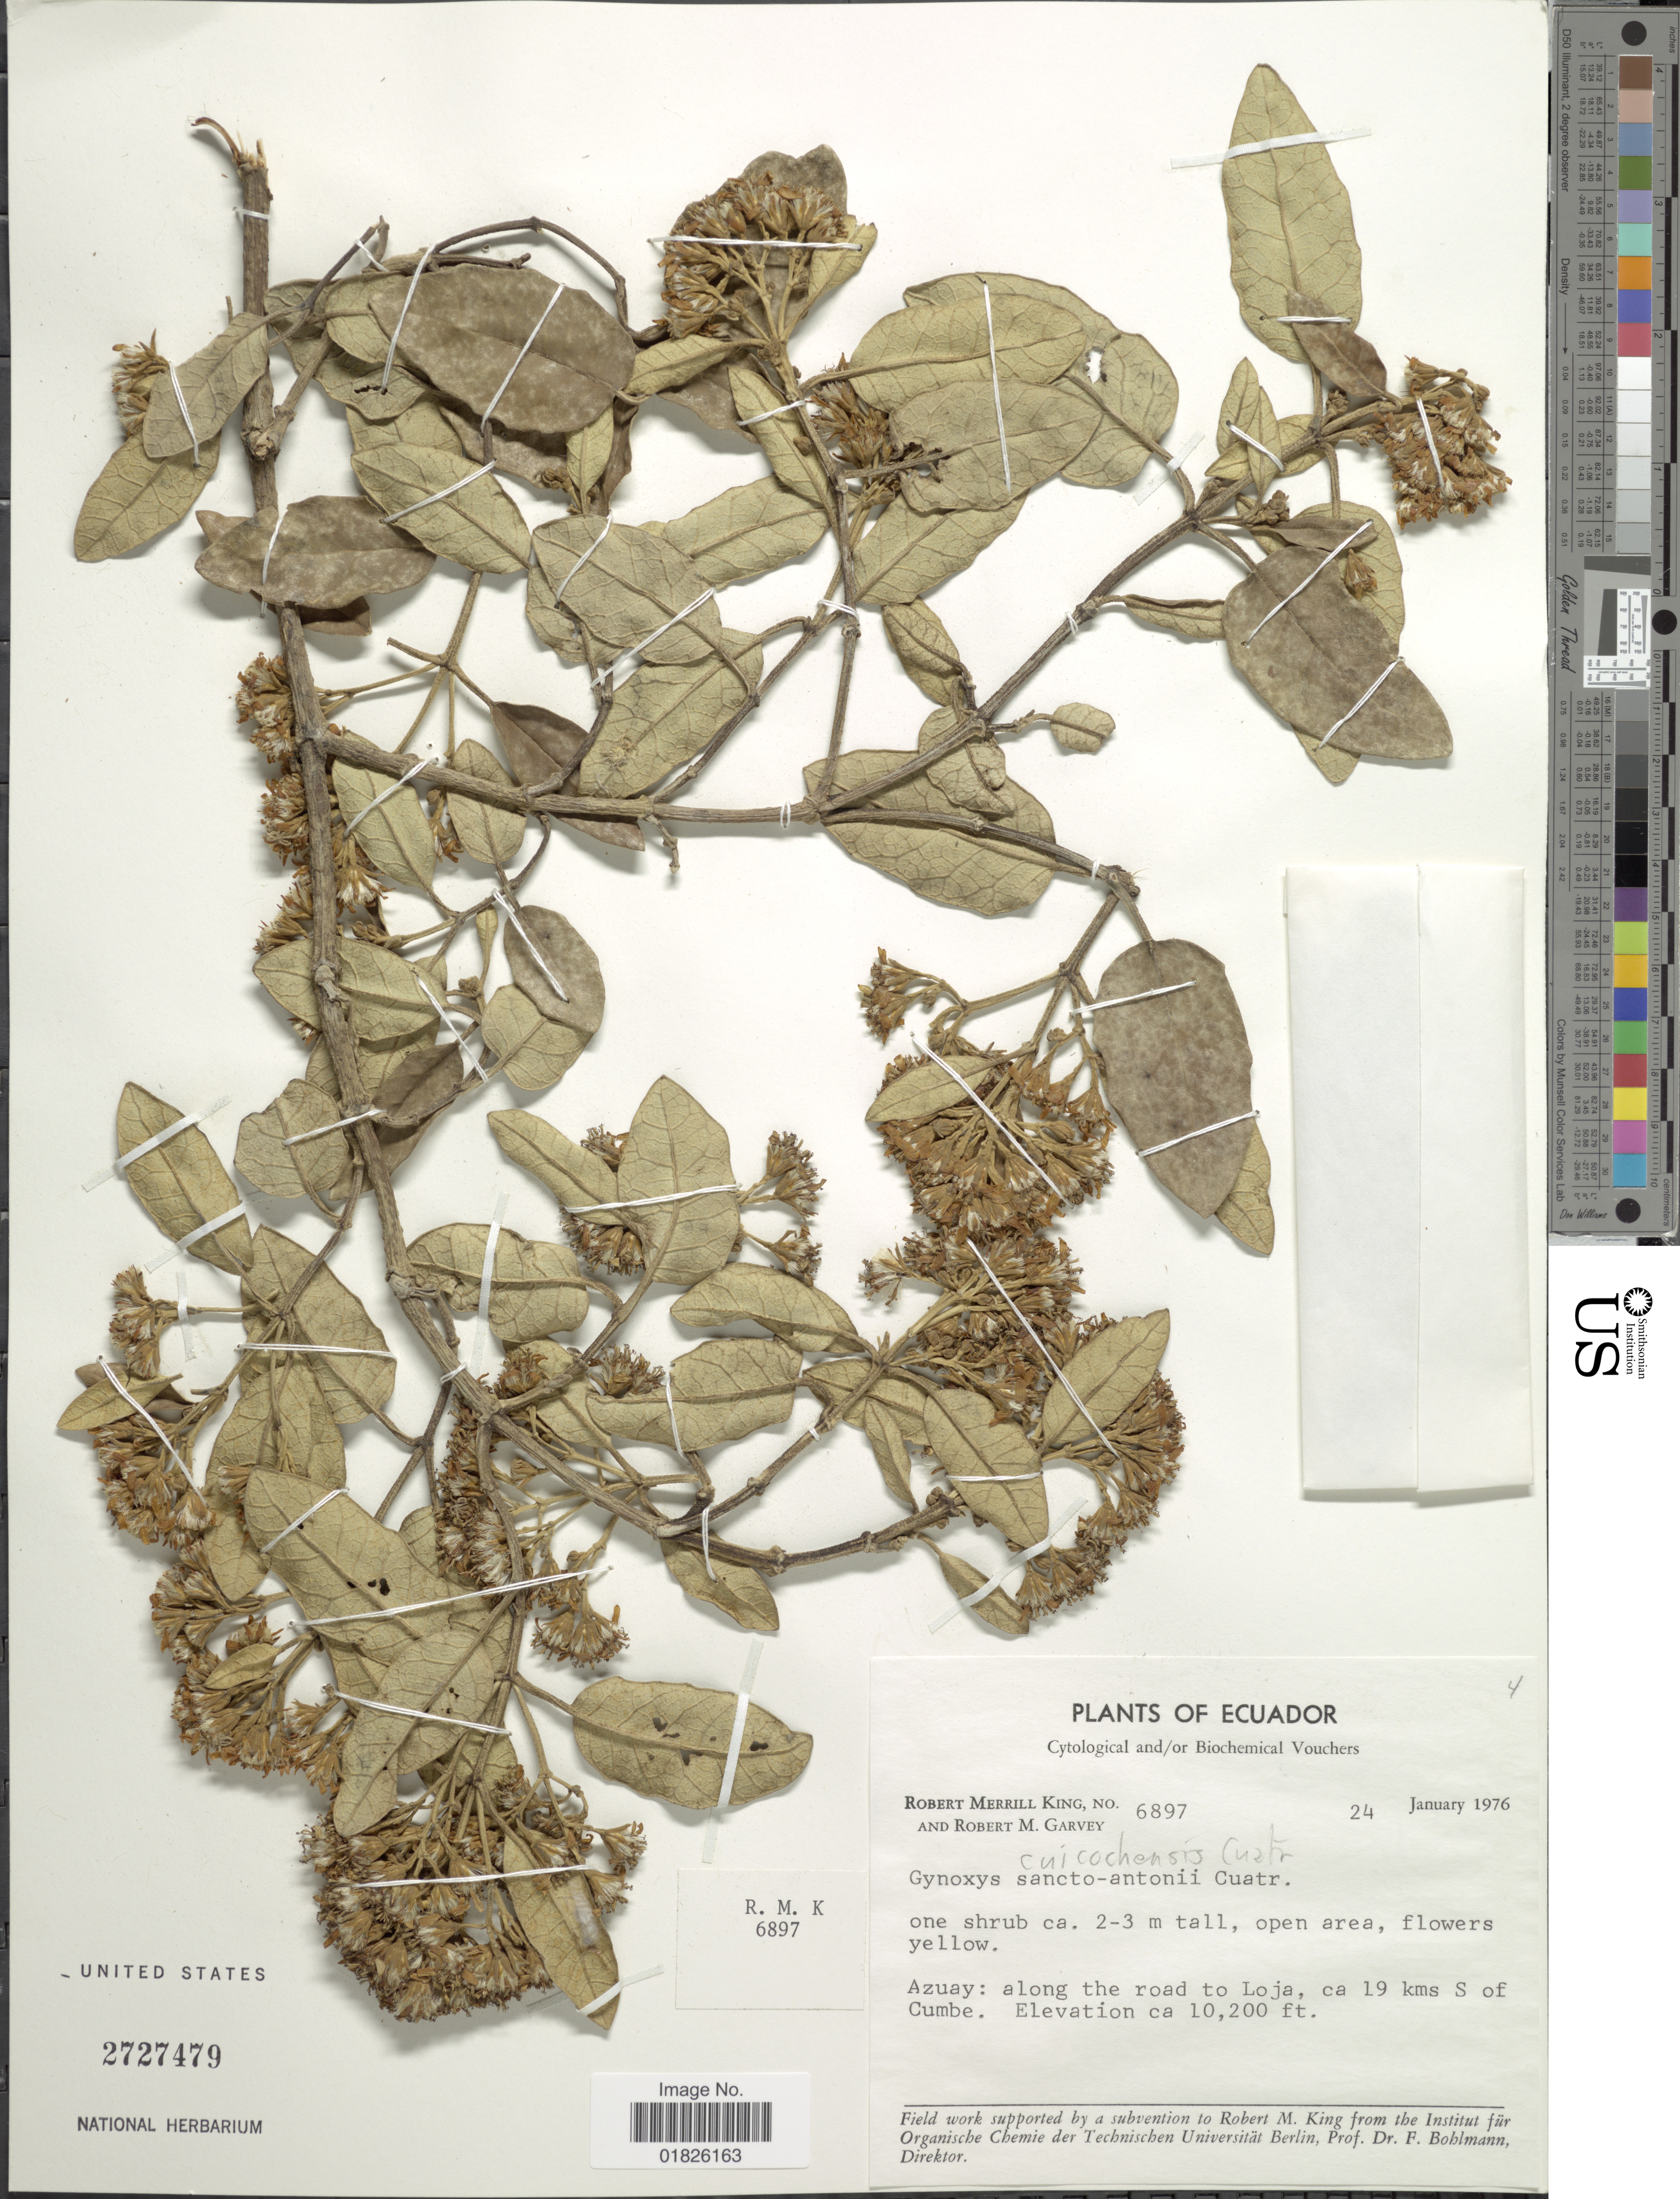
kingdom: Plantae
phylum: Tracheophyta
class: Magnoliopsida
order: Asterales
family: Asteraceae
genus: Gynoxys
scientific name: Gynoxys cuicochensis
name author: Cuatrec.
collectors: R. M. King & R. Garvey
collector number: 6897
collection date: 1976-01-24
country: Ecuador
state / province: Azuay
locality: Along the road to Loja, ca 19 kms S of Cumbe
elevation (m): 3109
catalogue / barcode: US 2727479